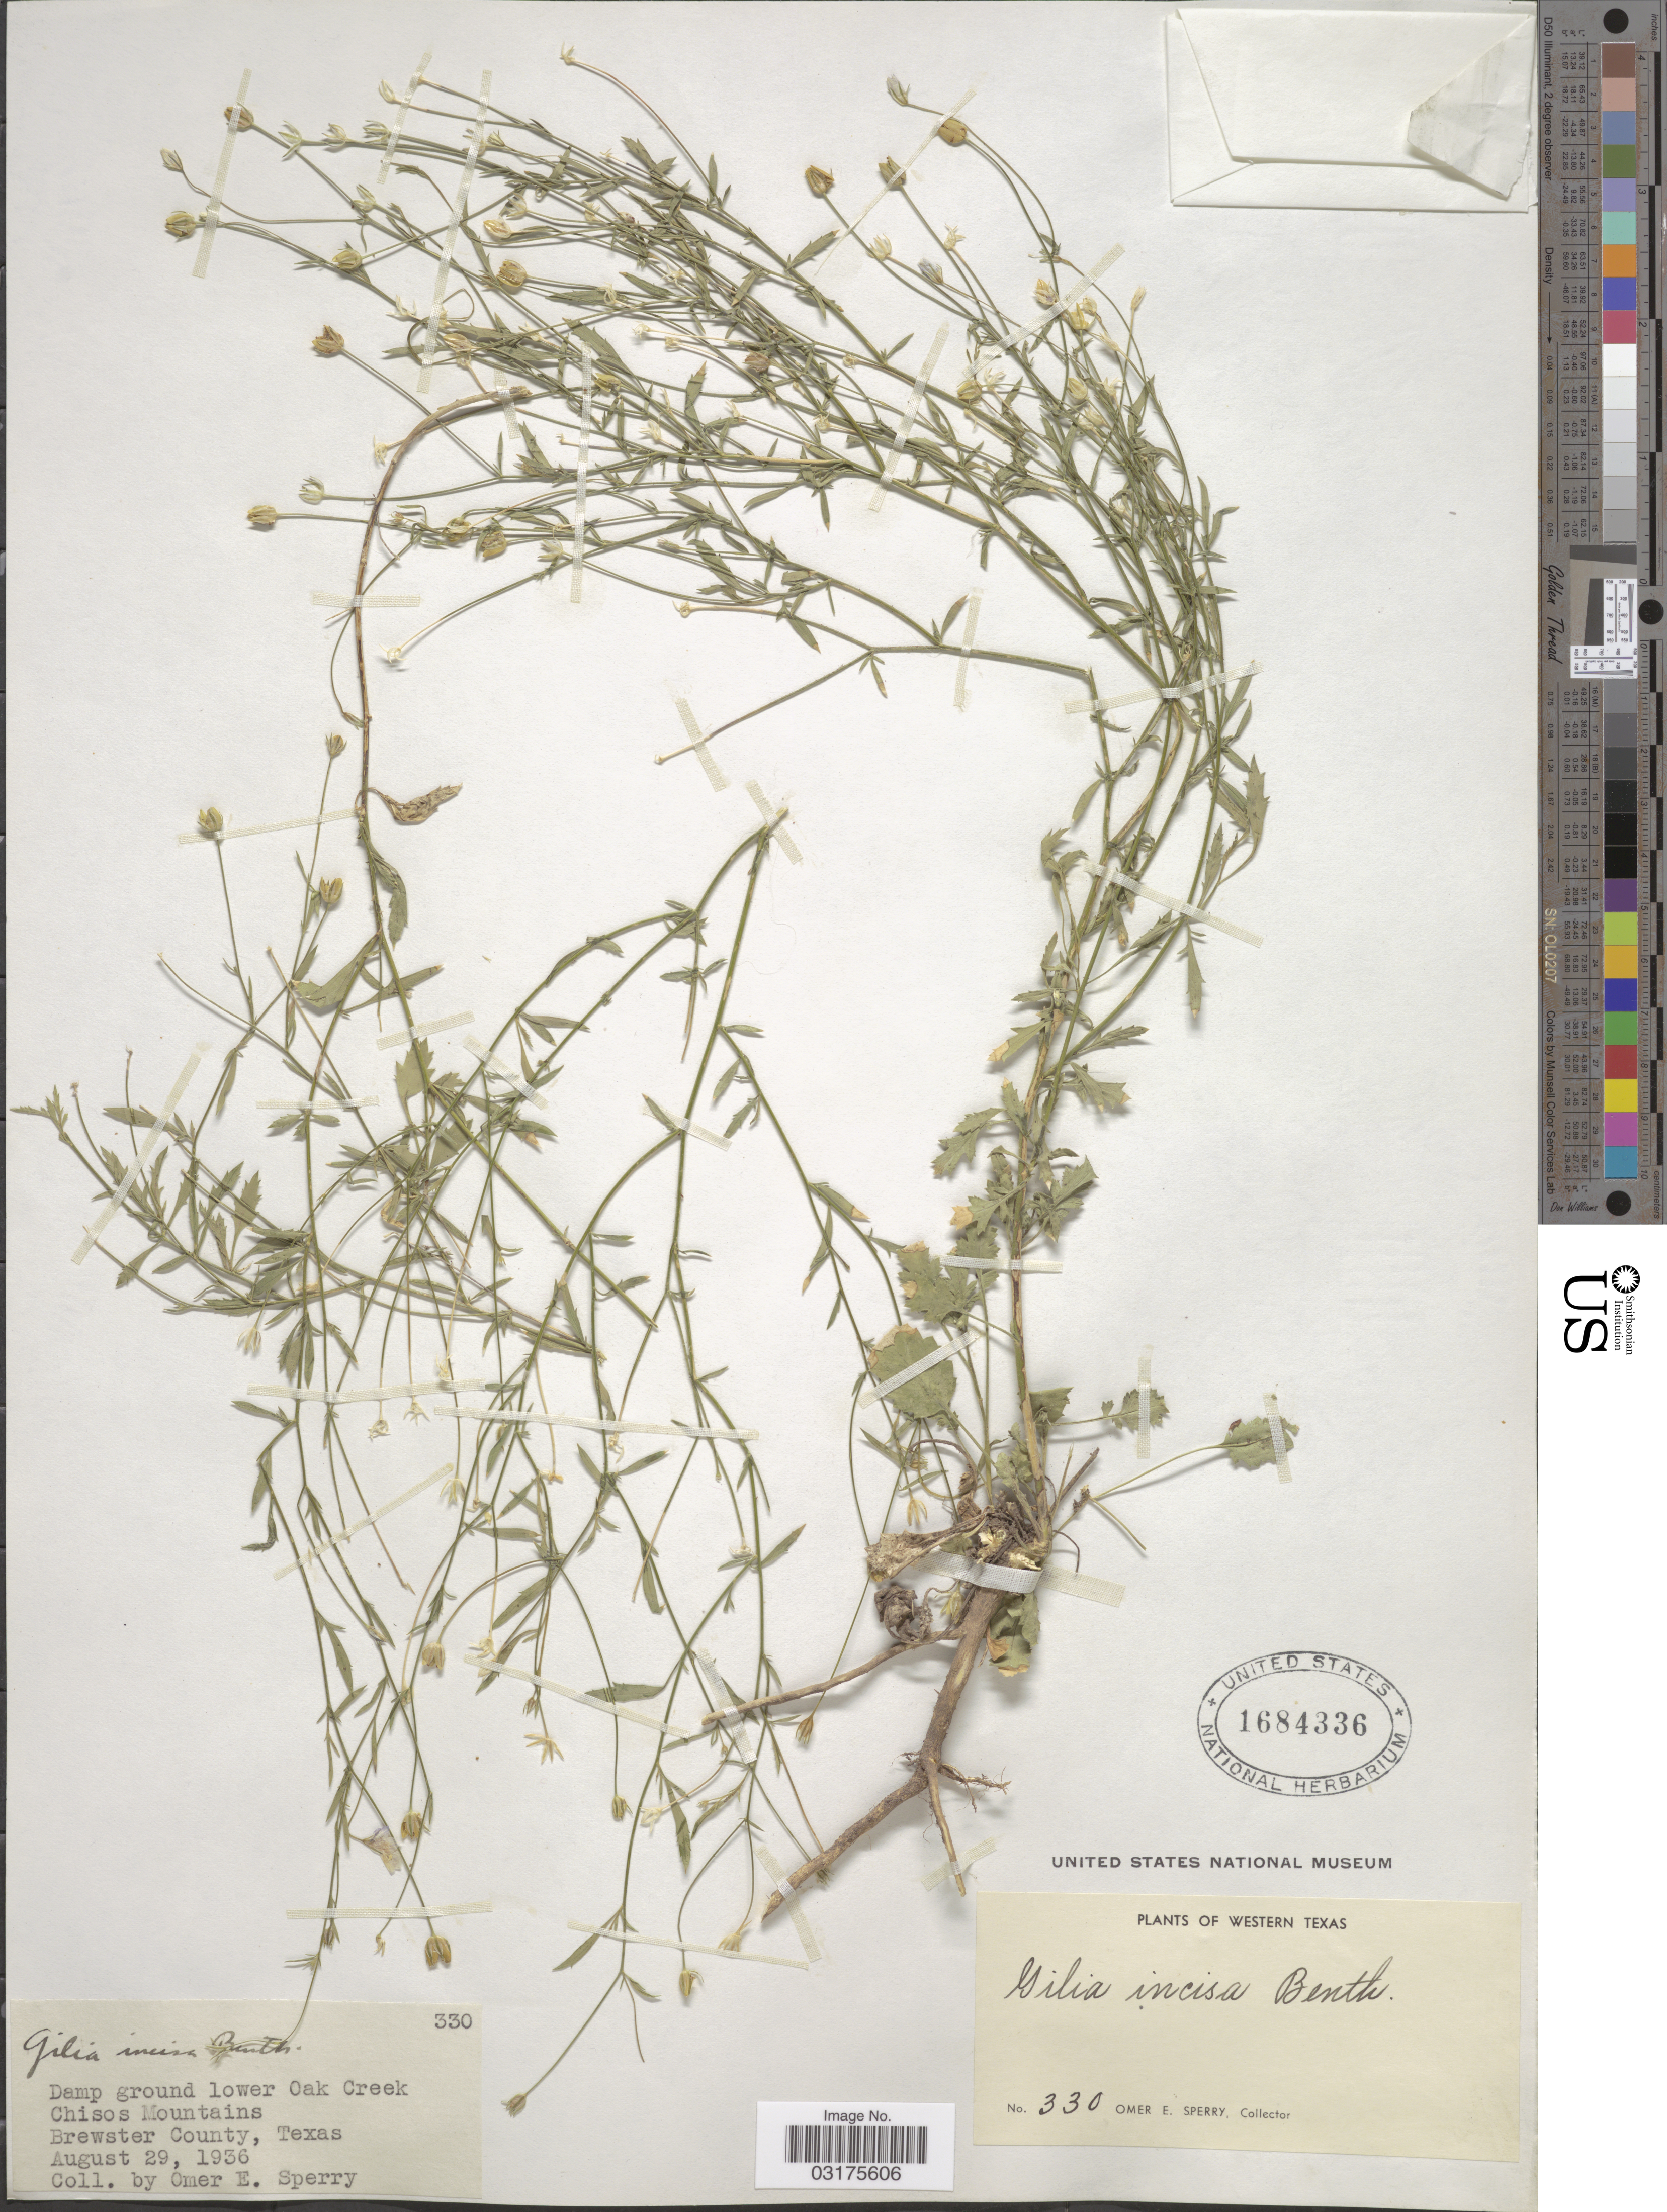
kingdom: Plantae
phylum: Tracheophyta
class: Magnoliopsida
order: Ericales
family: Polemoniaceae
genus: Giliastrum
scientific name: Giliastrum incisum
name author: (Benth.) J.M. Porter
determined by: Strong, Mark T., (BOT), Smithsonian Institution - National Museum of Natural History (UNITED STATES)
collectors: O. E. Sperry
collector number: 330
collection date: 1936-08-29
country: United States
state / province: Texas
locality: Western Texas, Damp ground lower Oak Creek, Chisos Mountains, Brewster County.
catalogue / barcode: US 1684336